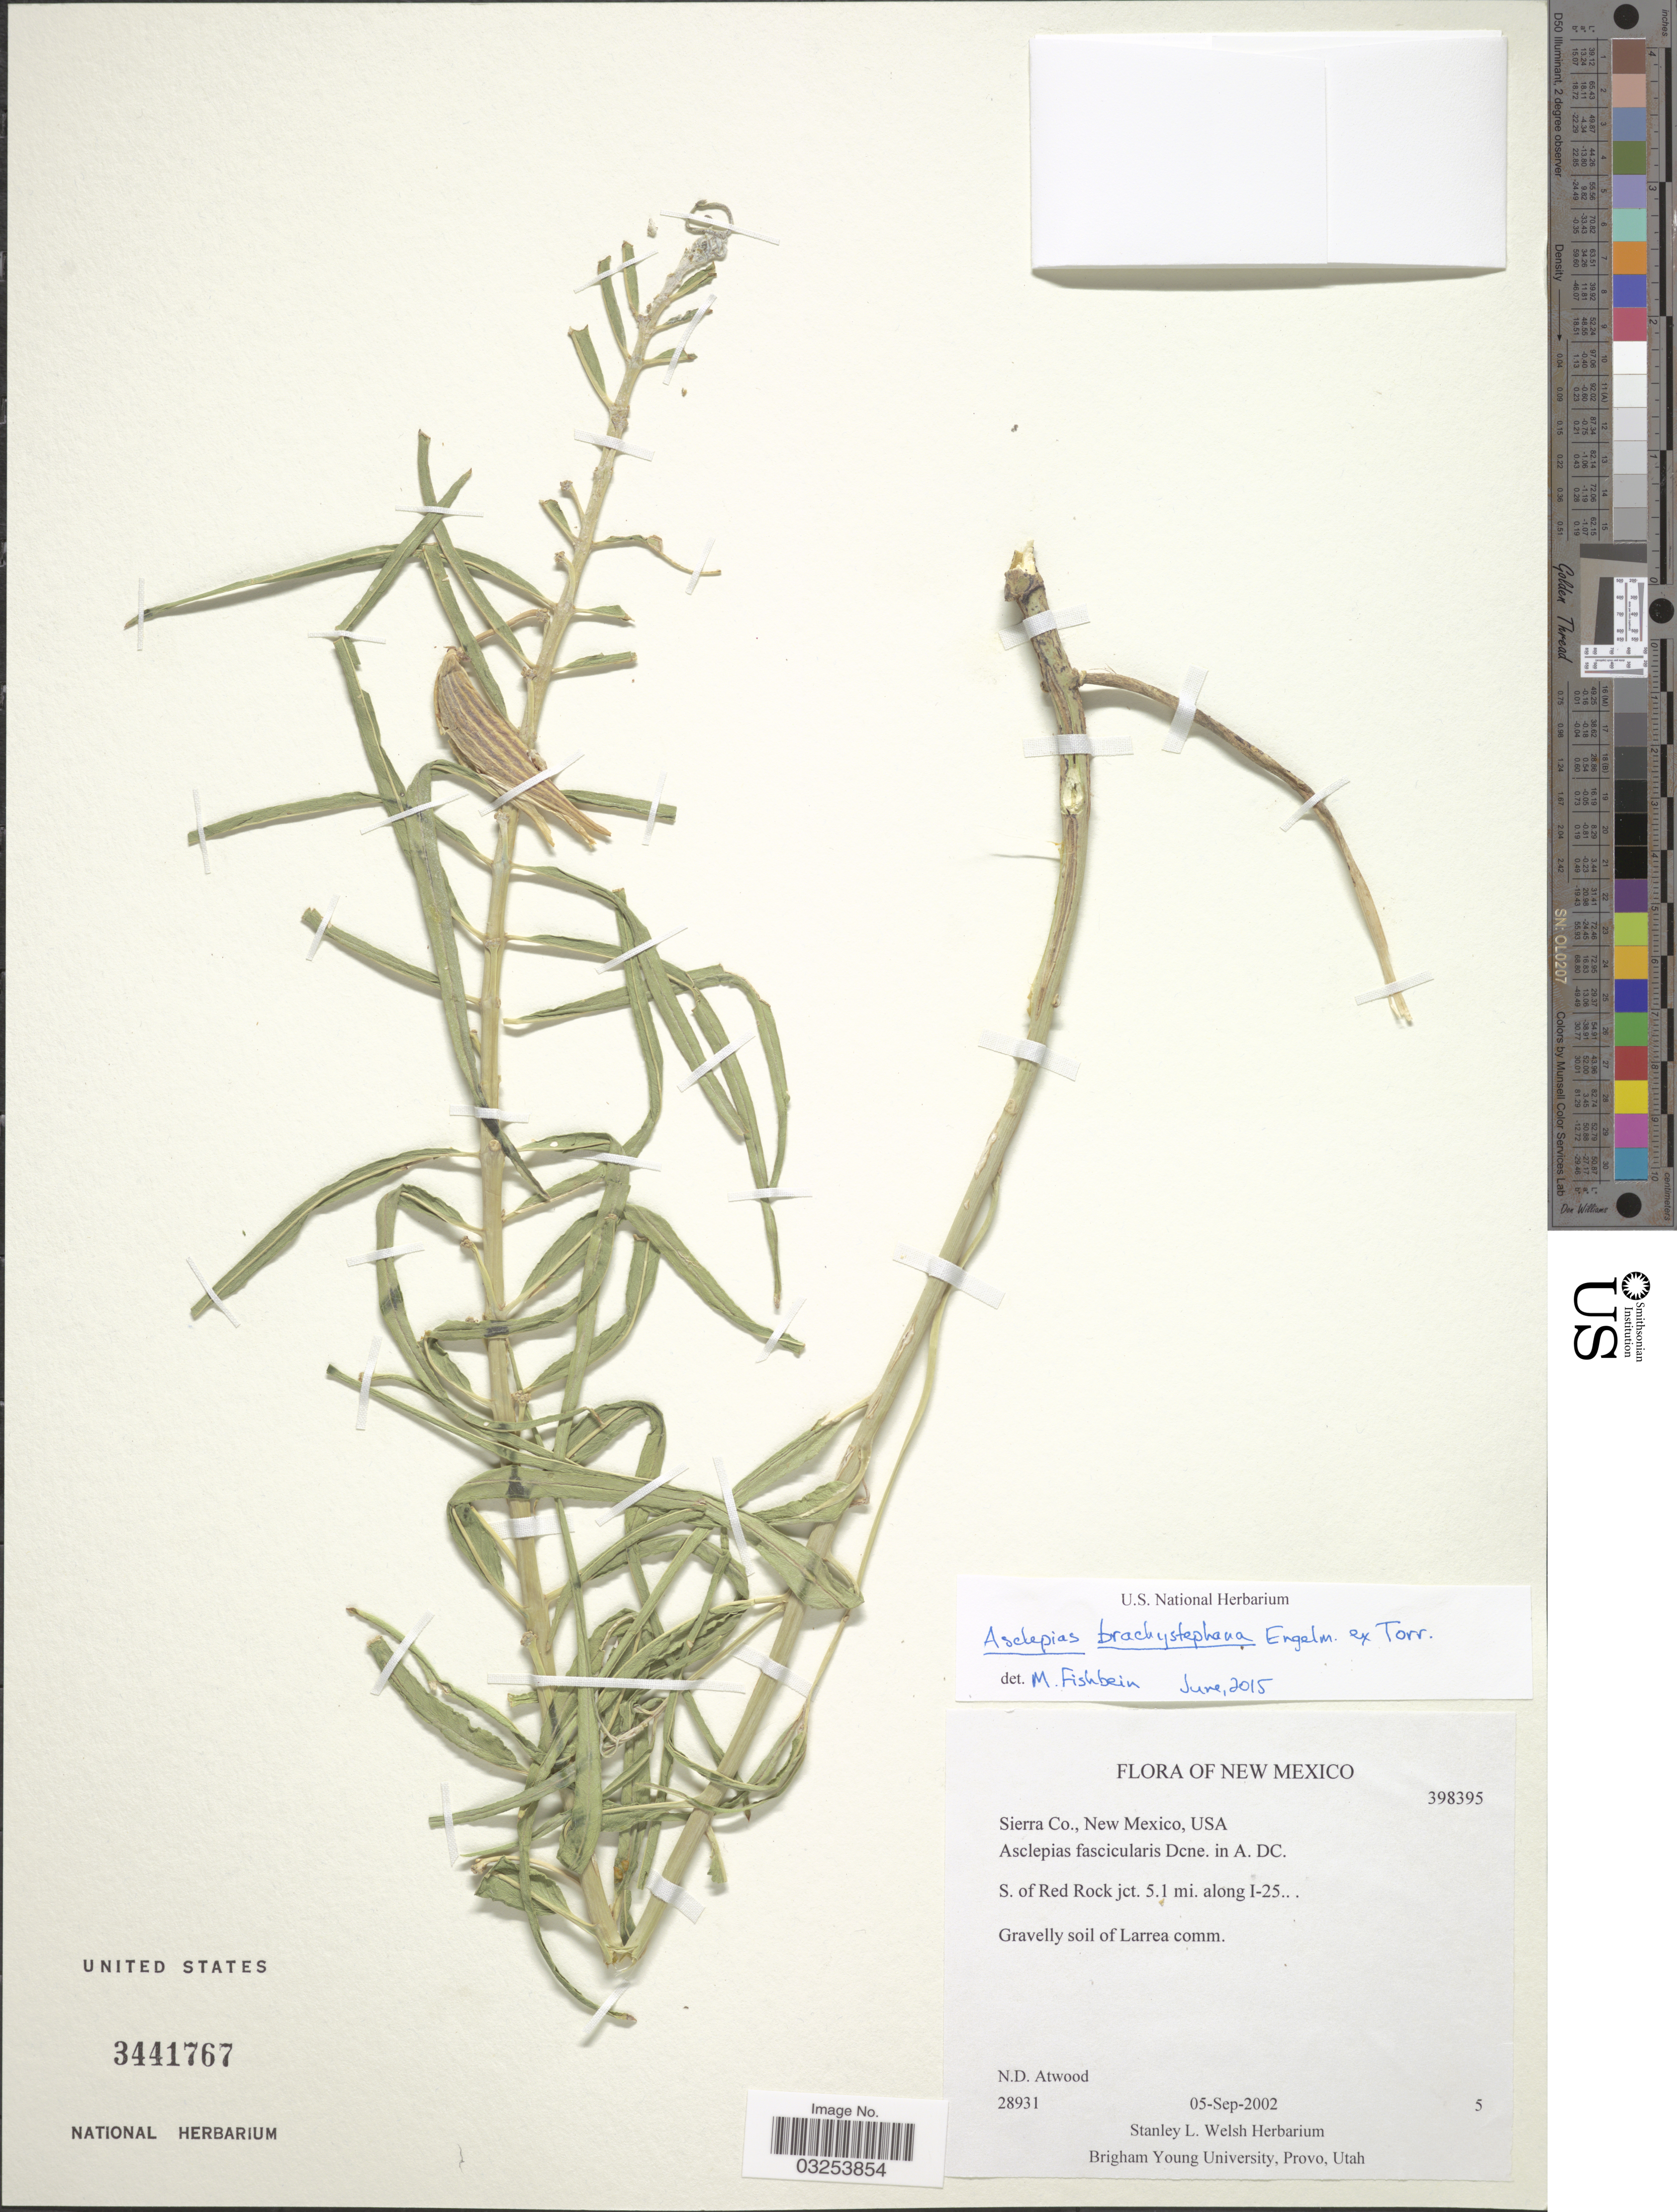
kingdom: Plantae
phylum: Tracheophyta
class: Magnoliopsida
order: Gentianales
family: Apocynaceae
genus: Asclepias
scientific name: Asclepias brachystephana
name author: Engelm. ex Torr.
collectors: N. Atwood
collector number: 28931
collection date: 2002-09-05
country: United States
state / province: New Mexico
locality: Sierra Co., S. of Red Rock jct. 5.1 mi. along I-25.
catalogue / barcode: US 3441767